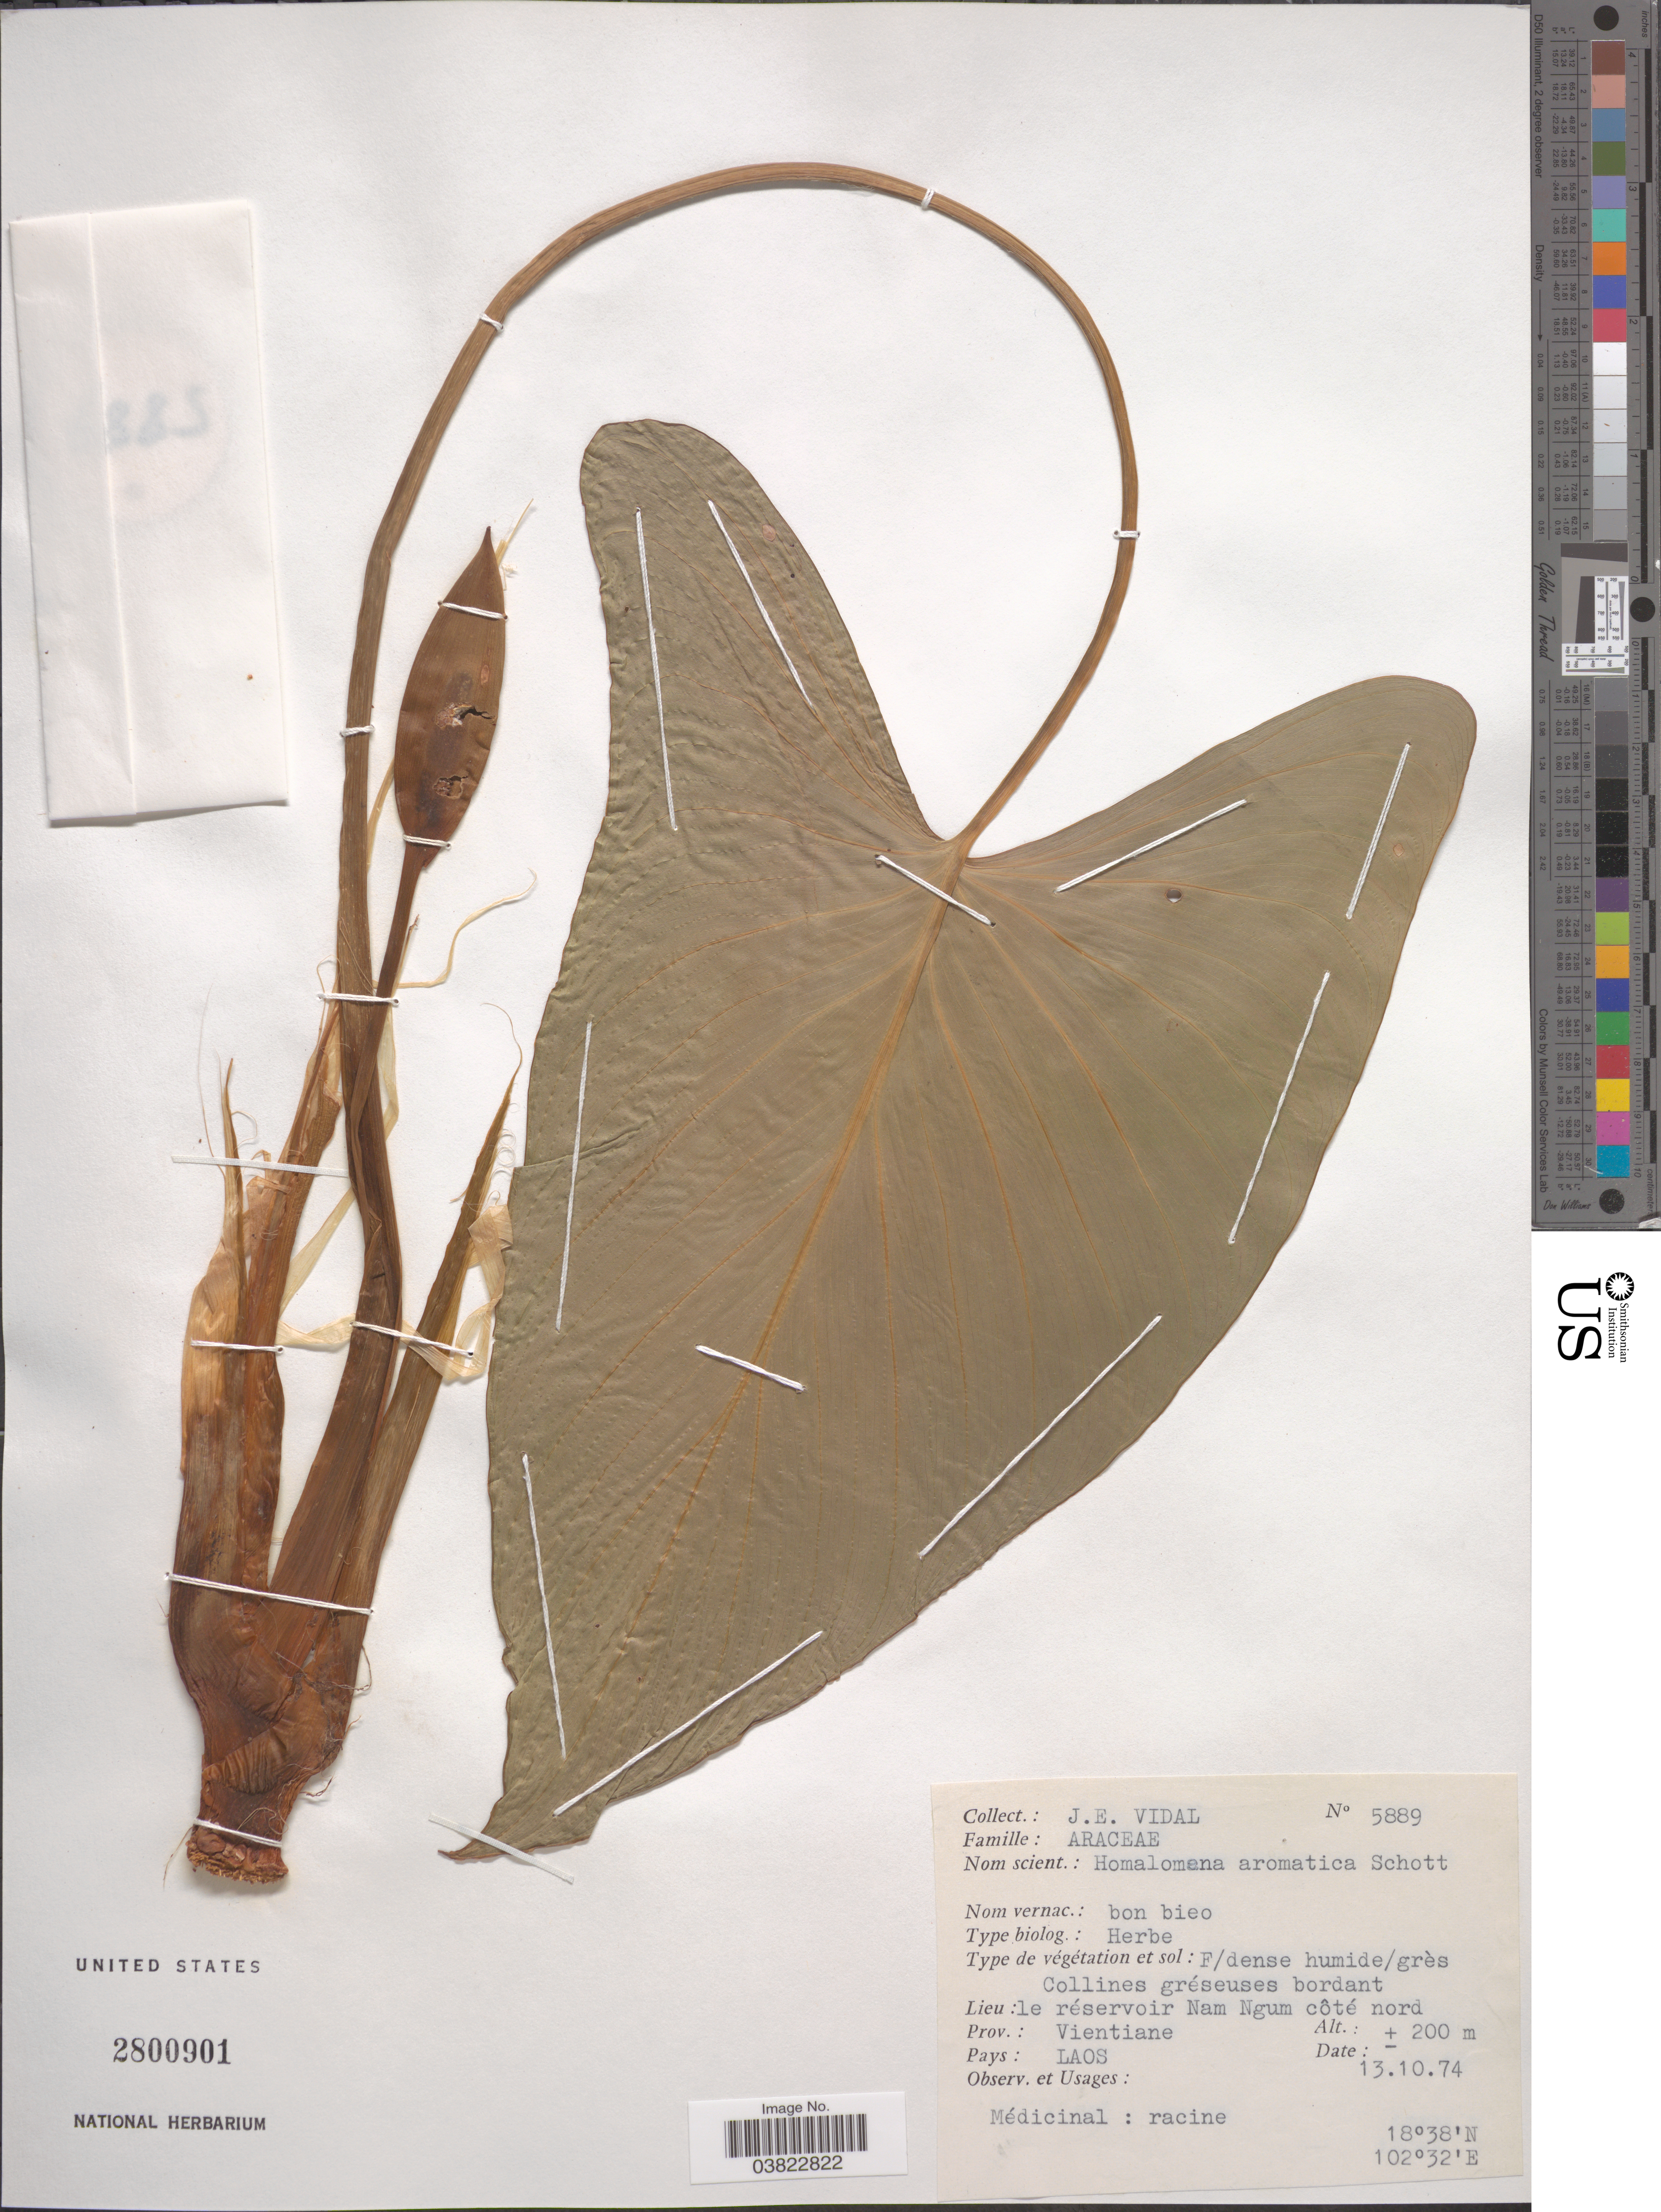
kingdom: Plantae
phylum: Tracheophyta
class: Liliopsida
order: Alismatales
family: Araceae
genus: Homalomena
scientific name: Homalomena aromatica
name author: (Spreng.) Schott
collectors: J. E. Vidal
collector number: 5889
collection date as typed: Transcribed d/m/y: 13/10/74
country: Laos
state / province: Viangchan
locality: Le réservoir Nam Ngum côte nord. Prov.: Vientiane.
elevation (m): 200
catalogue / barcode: US 2800901